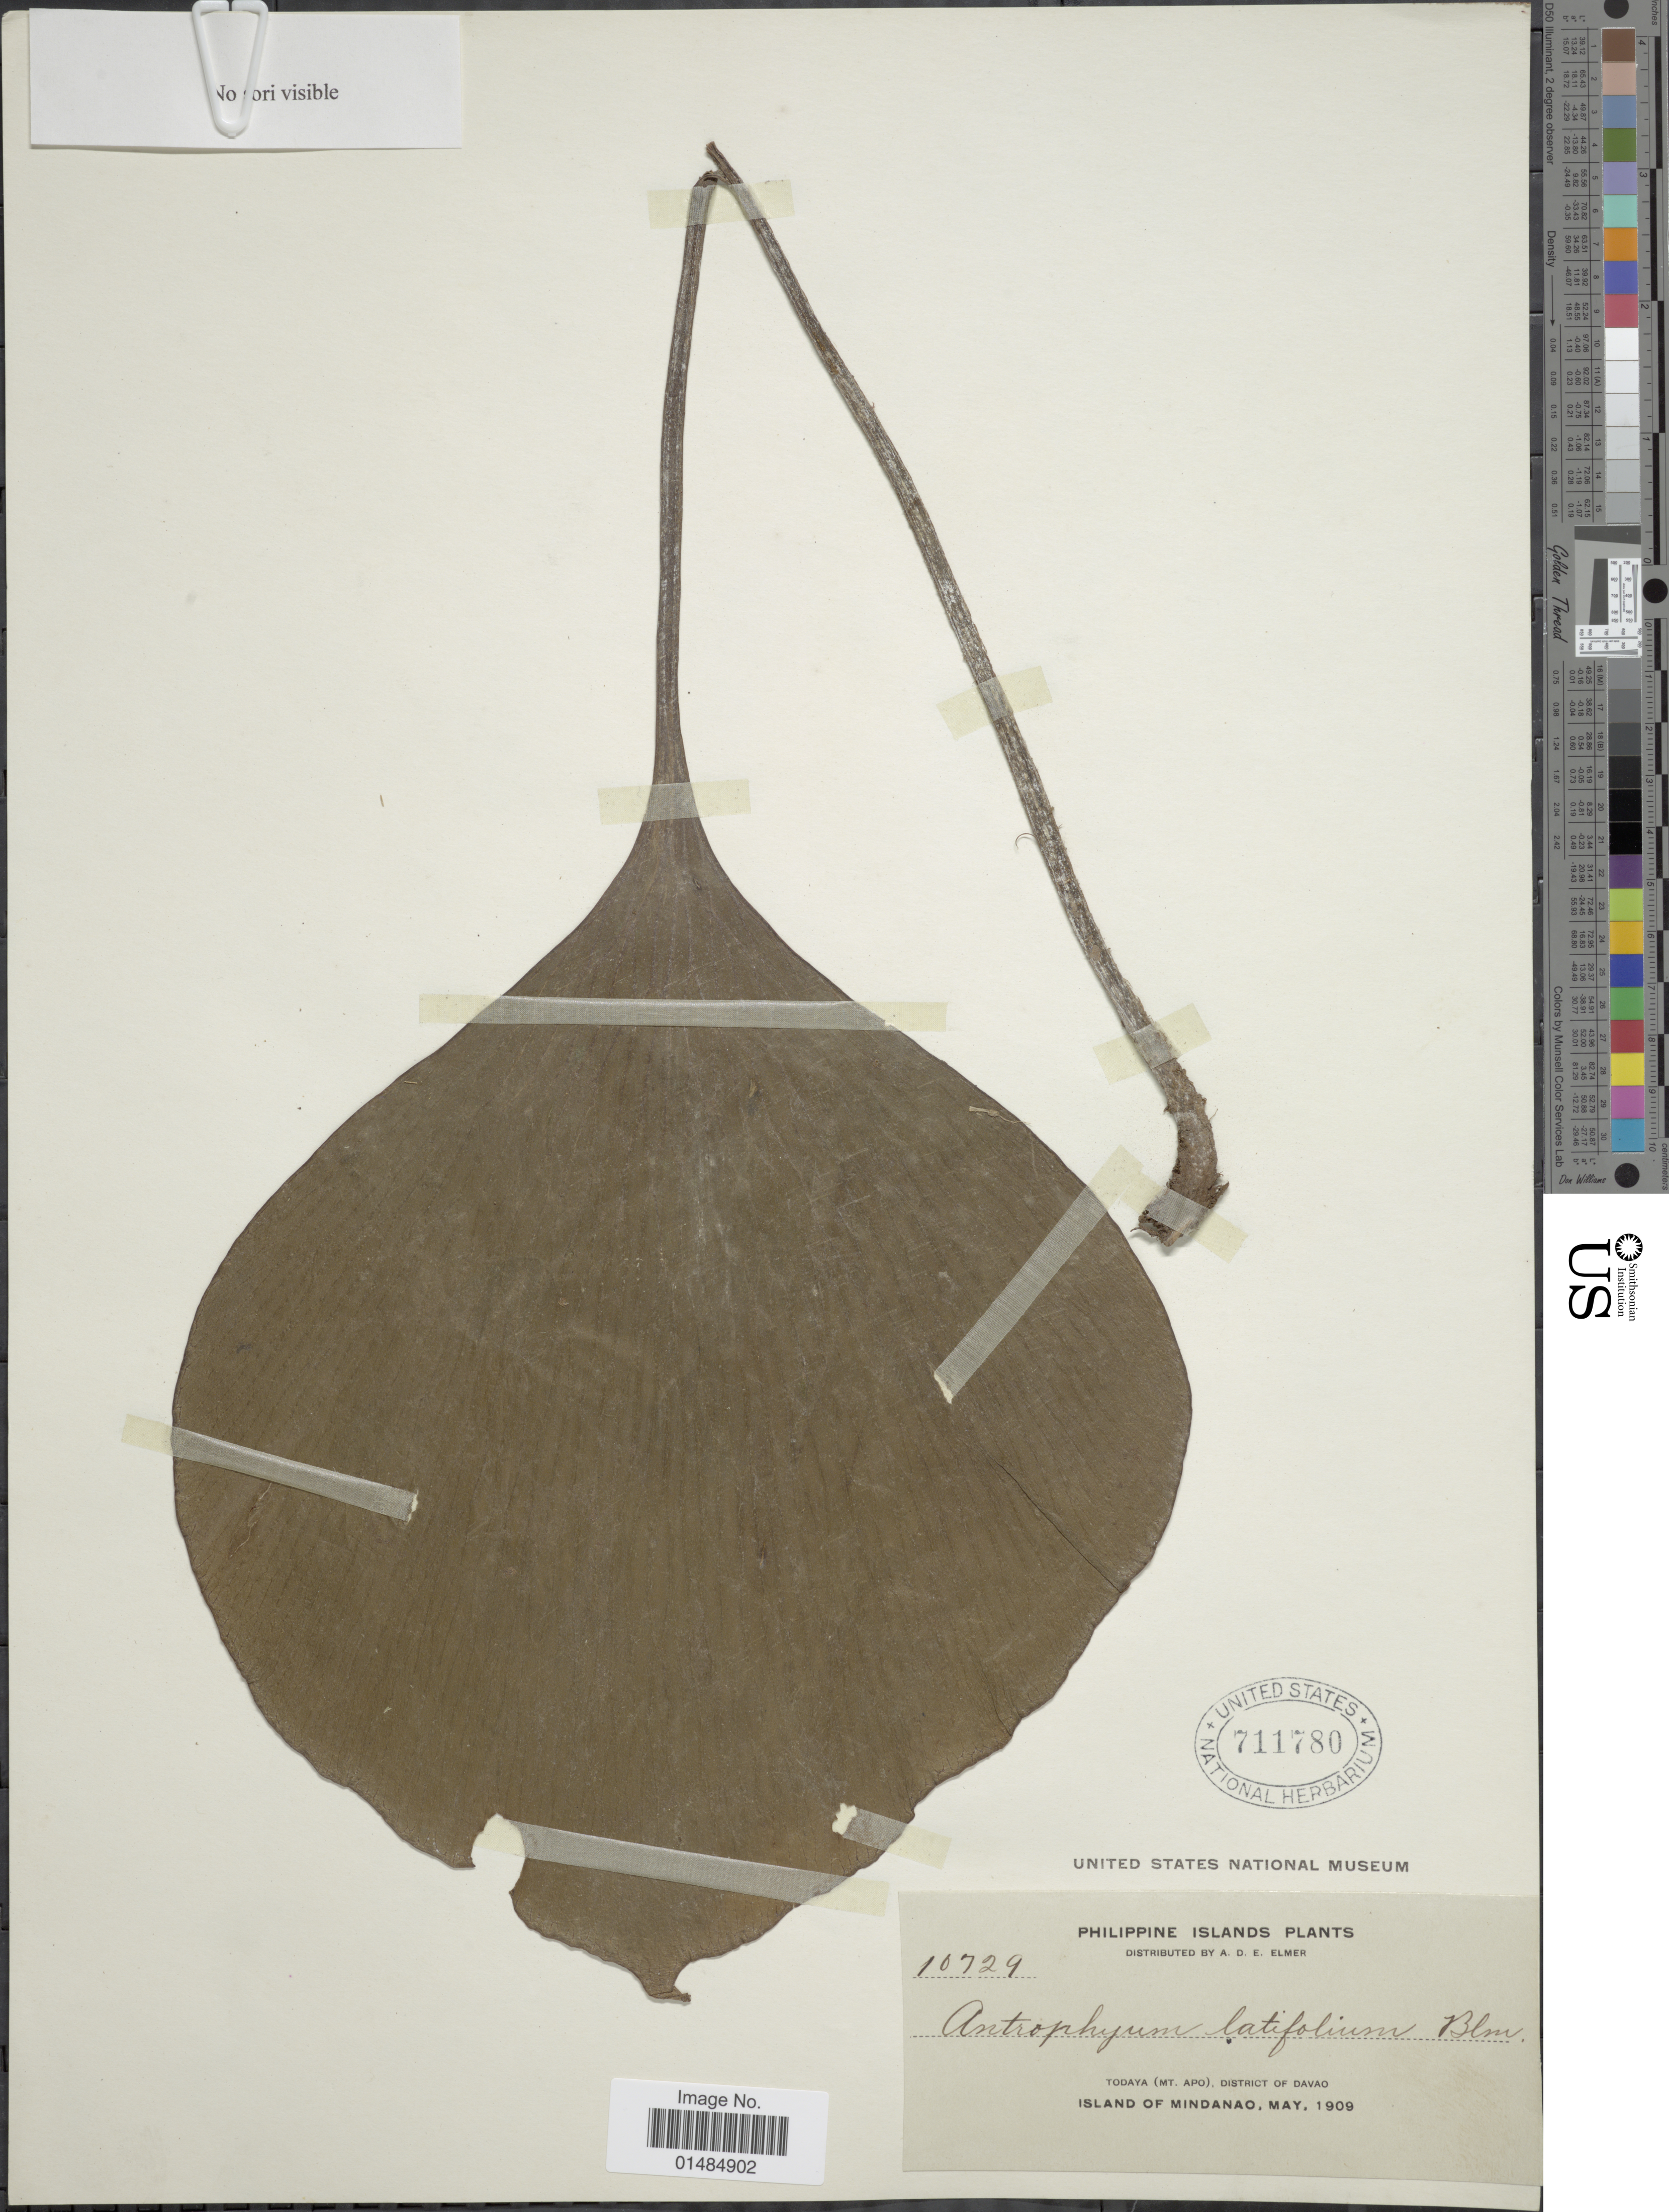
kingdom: Plantae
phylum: Tracheophyta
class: Polypodiopsida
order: Polypodiales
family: Pteridaceae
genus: Antrophyum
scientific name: Antrophyum latifolium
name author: Blume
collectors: A. D. E. Elmer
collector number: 10729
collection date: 1909-05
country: Philippines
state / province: Davao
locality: Todaya (Mt. Apo), District of Davao, Island of Mindanao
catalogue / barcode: US 711780